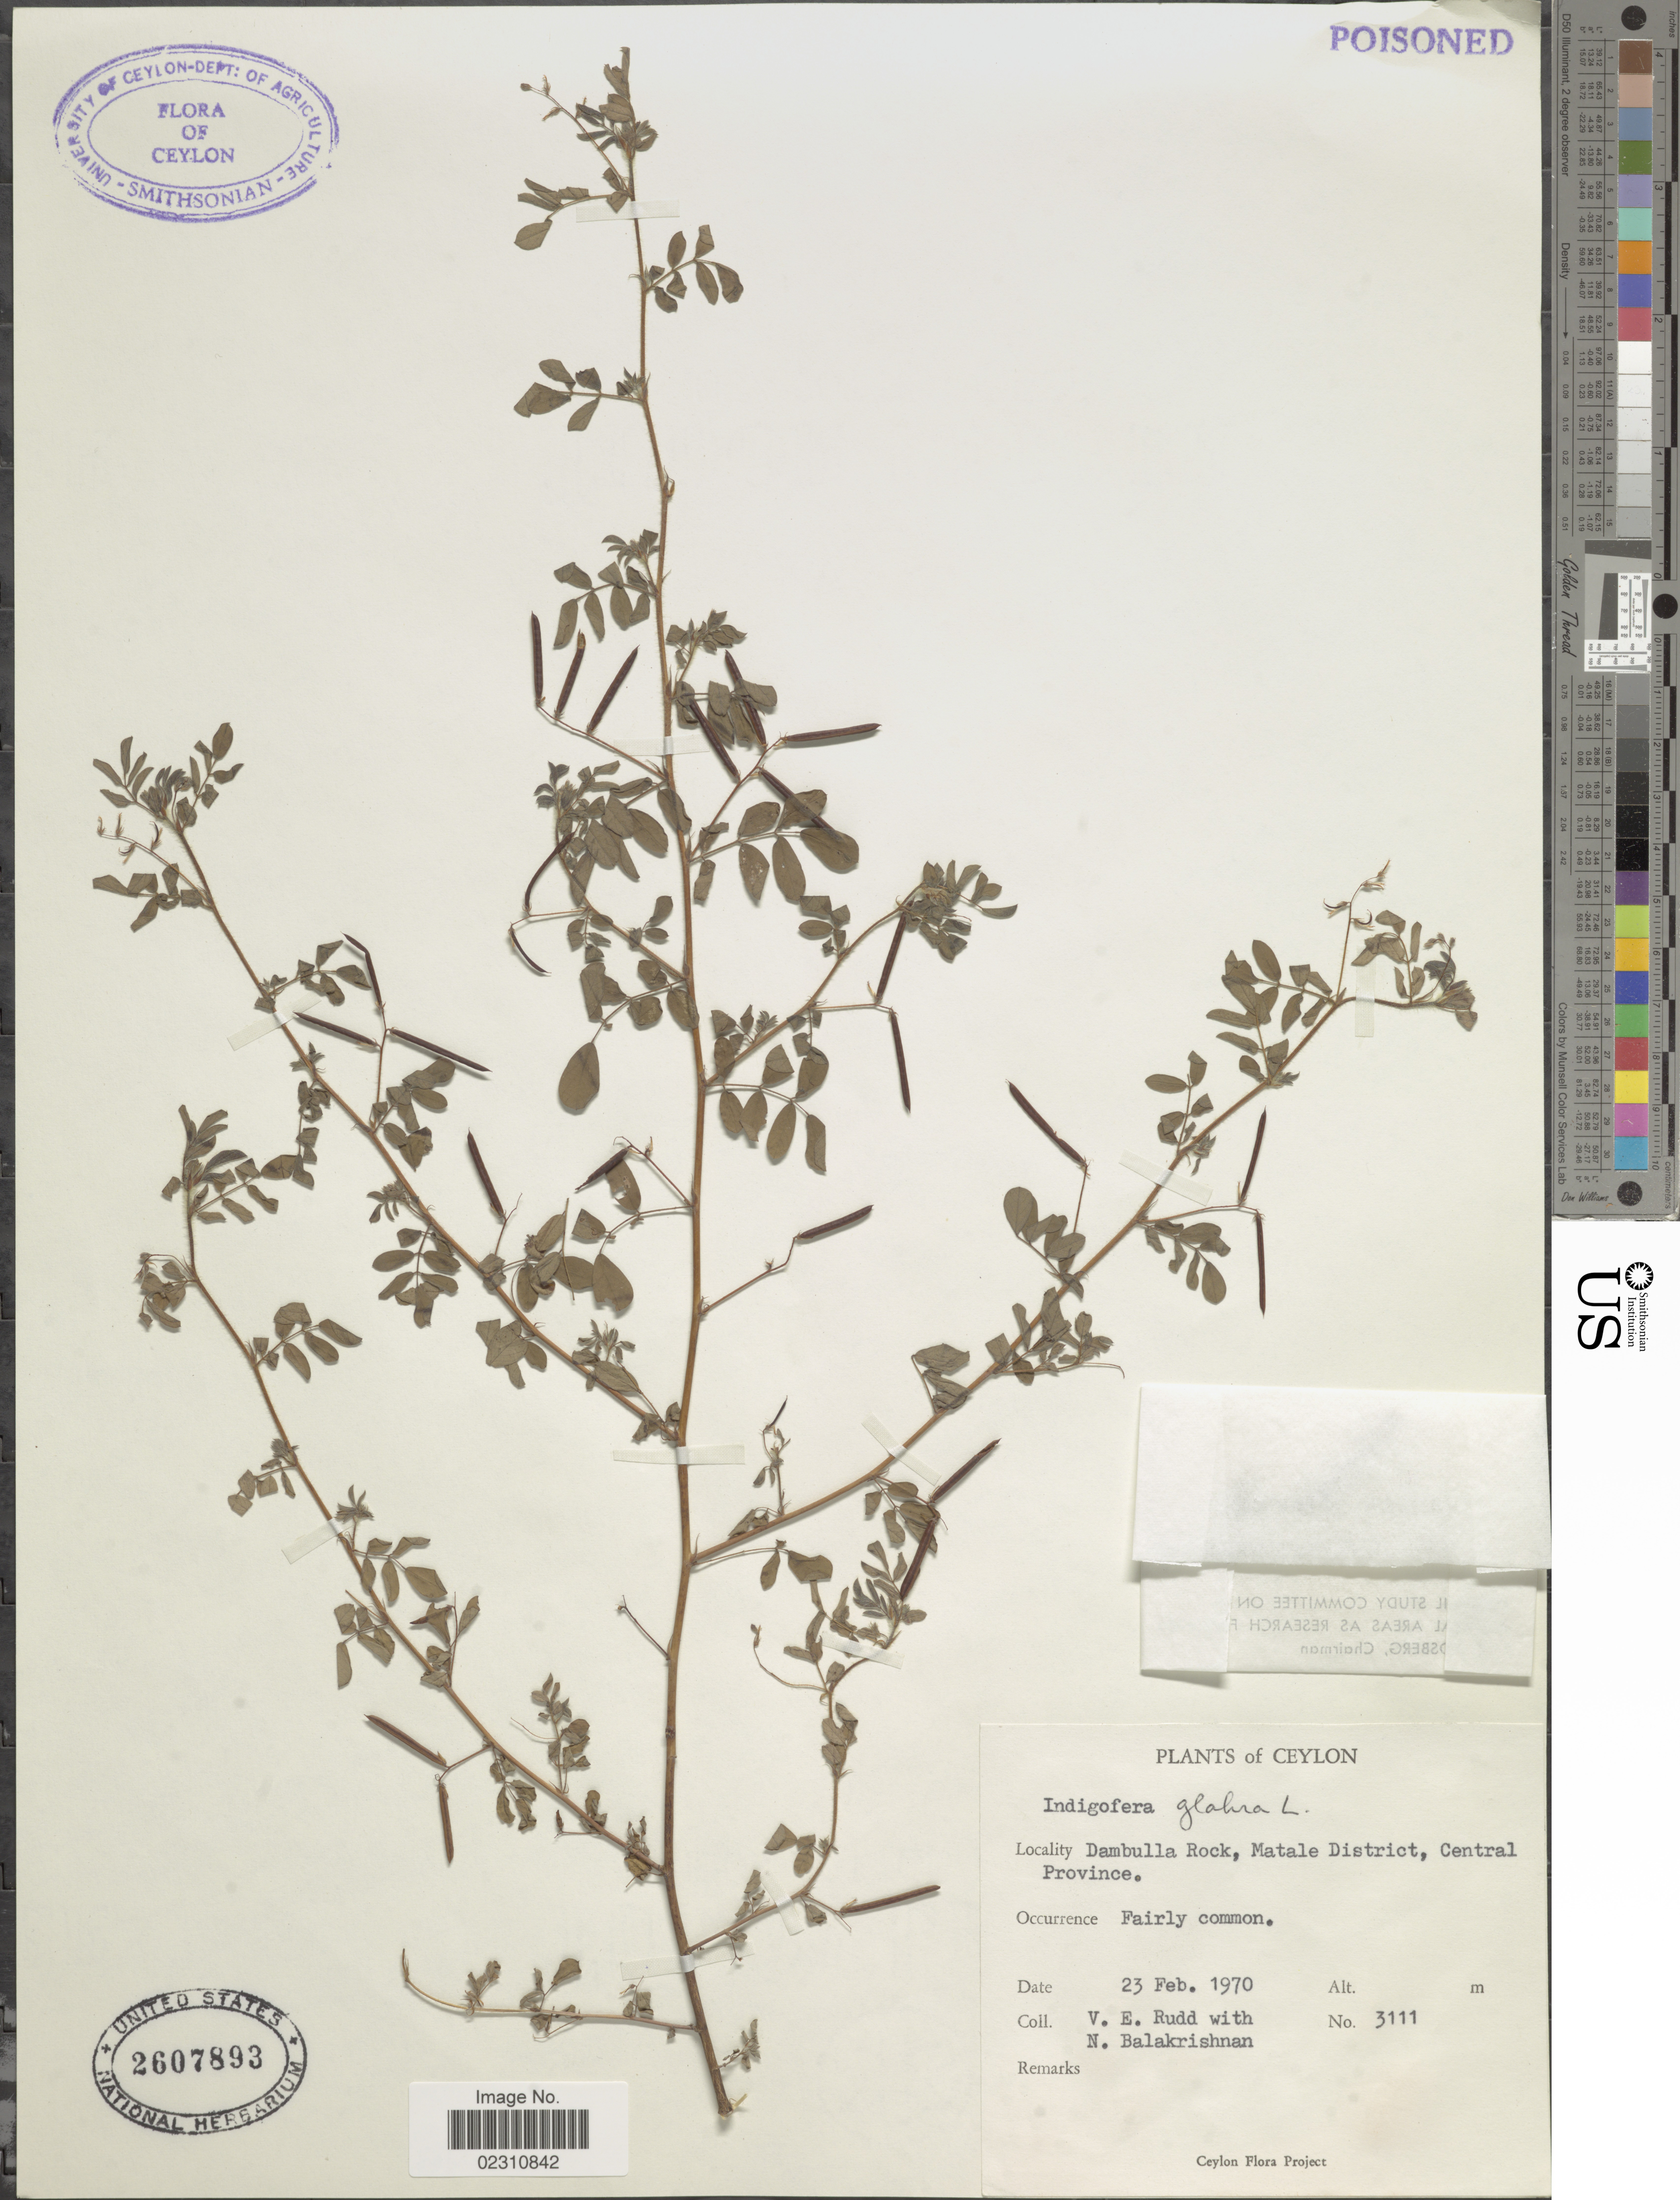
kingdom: Plantae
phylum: Tracheophyta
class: Magnoliopsida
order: Fabales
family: Fabaceae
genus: Indigofera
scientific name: Indigofera glabra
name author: S.S. Chien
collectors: V. E. Rudd & N. Balakrishnan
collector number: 3111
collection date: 1970-02-23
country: Sri Lanka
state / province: Central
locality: Ceylon, Dambulla, Matale District, Central Province.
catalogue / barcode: US 2607893